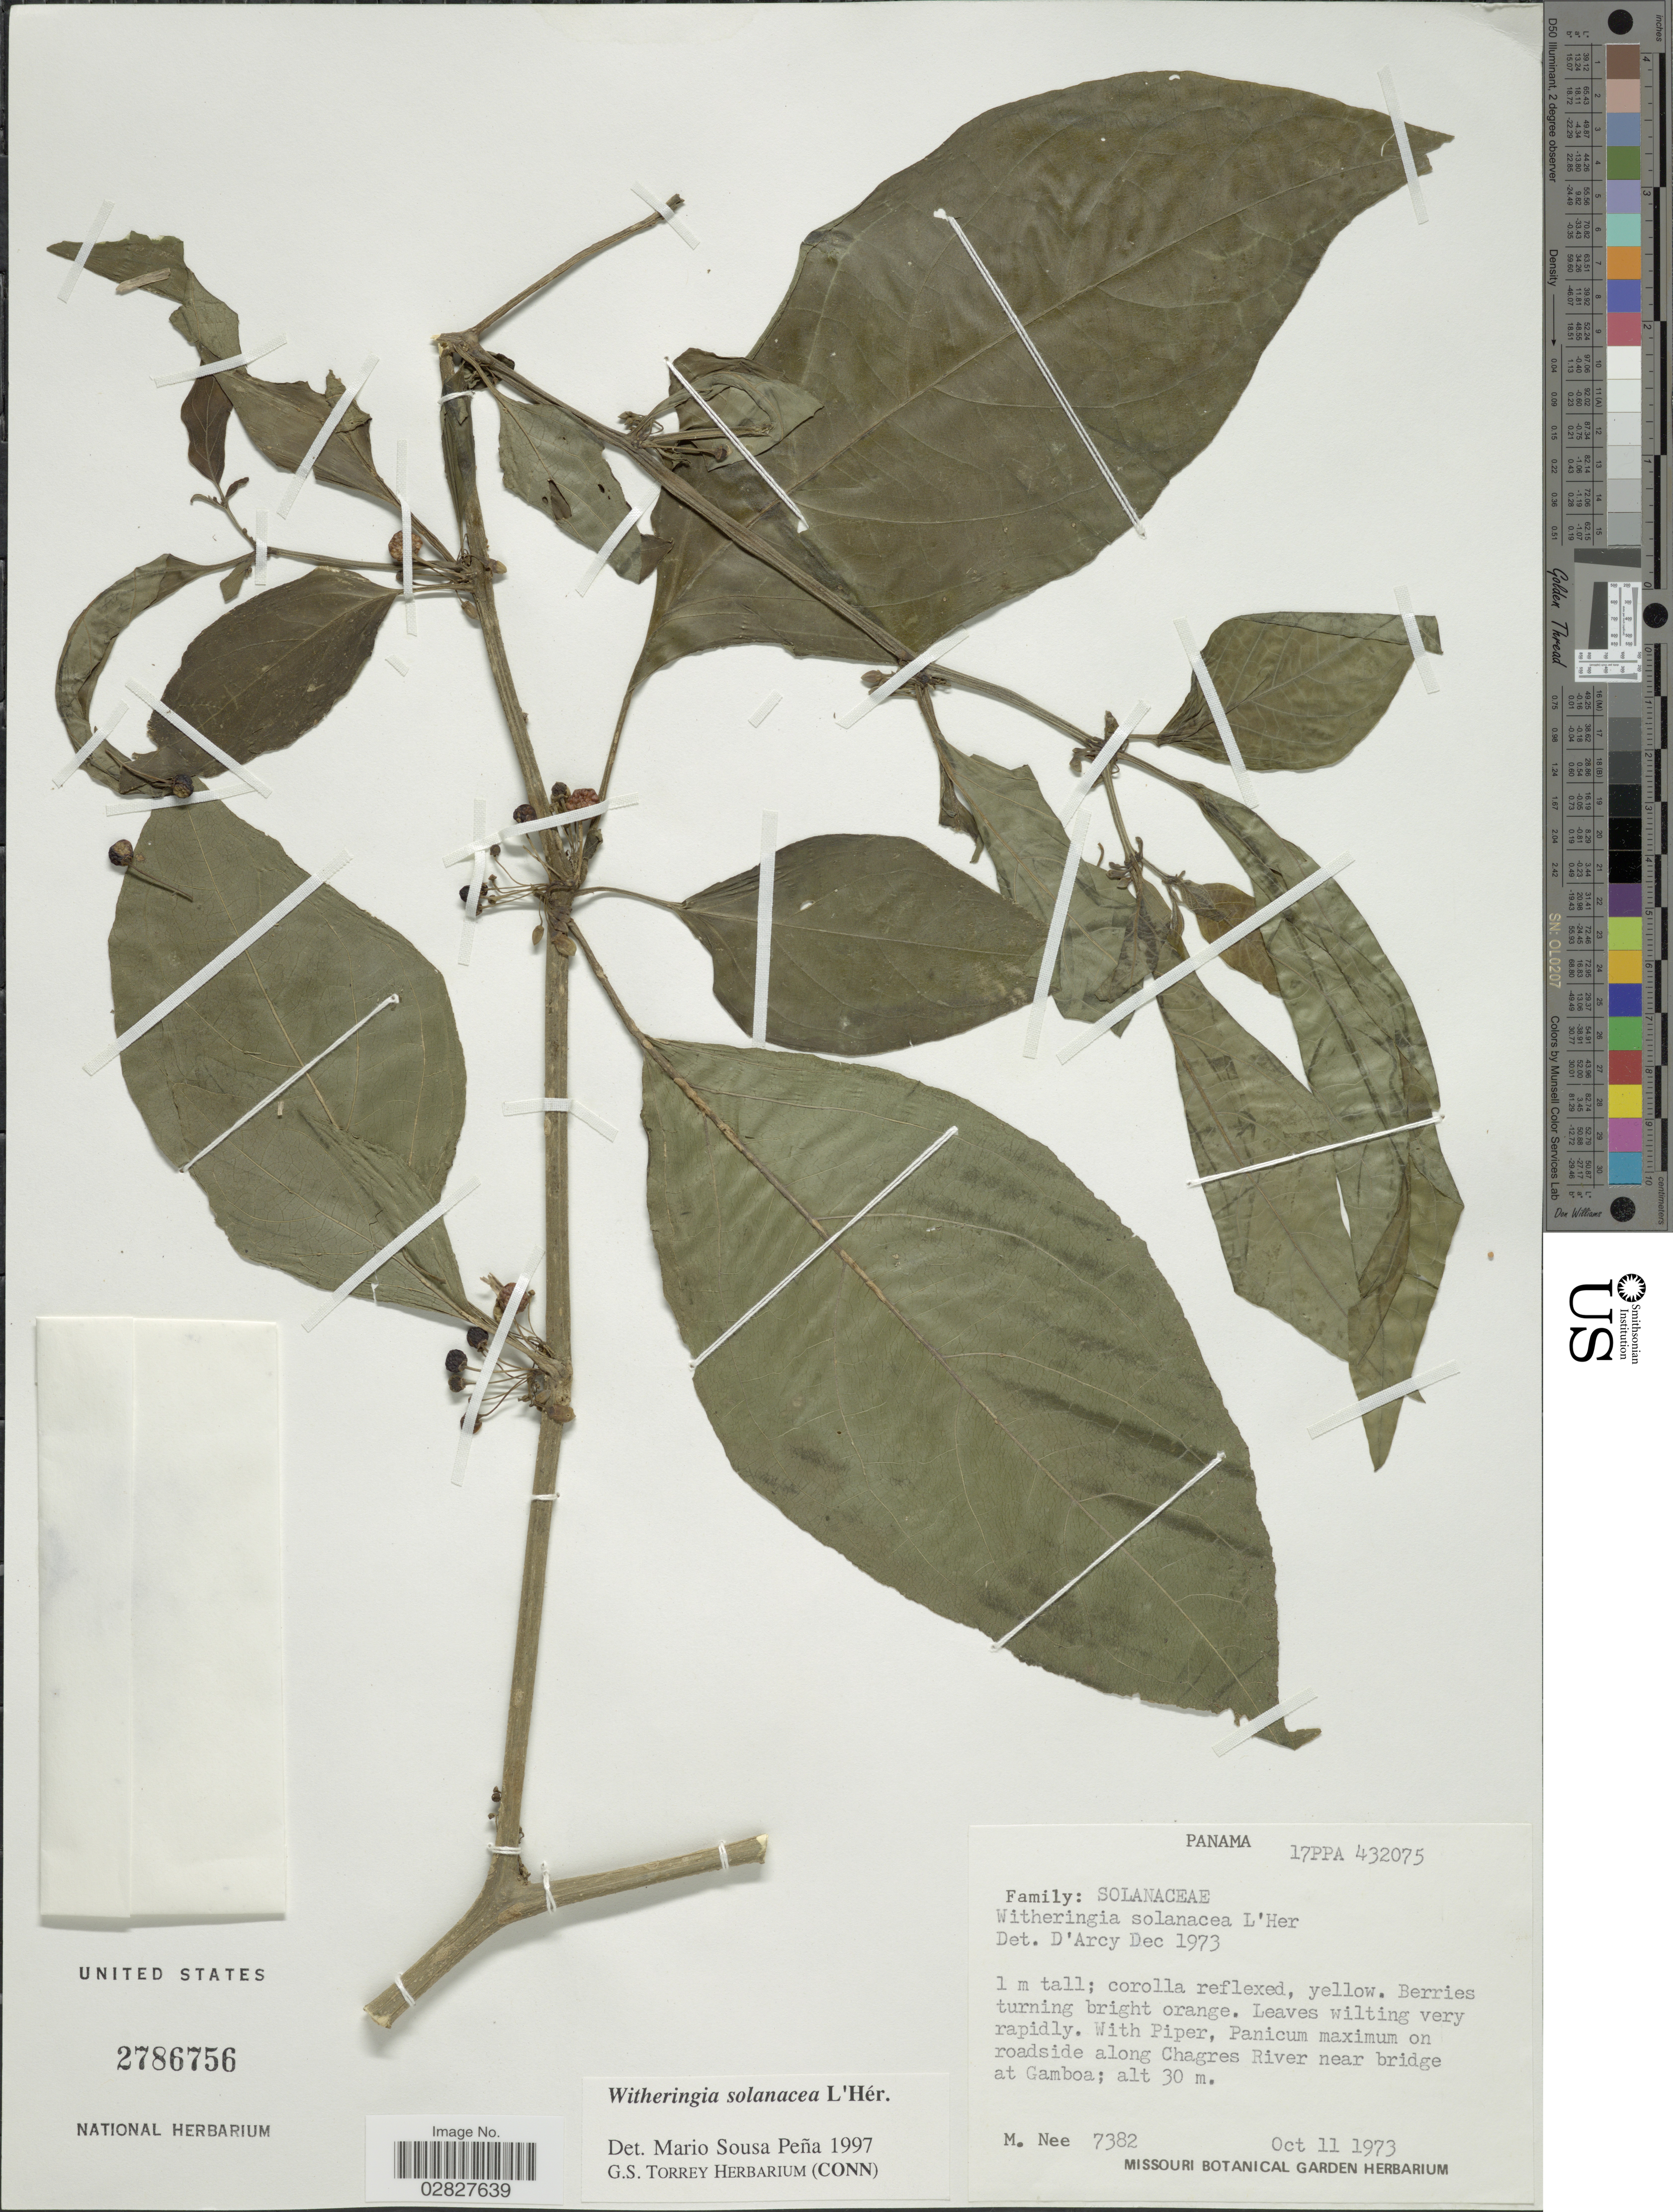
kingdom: Plantae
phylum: Tracheophyta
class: Magnoliopsida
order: Solanales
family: Solanaceae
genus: Witheringia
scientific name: Witheringia solanacea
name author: L'Hér.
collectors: M. Nee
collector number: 7382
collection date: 1973-10-11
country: Panama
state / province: Colón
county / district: Canal Zone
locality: On roadside along Chagres River near bridge at Gamboa.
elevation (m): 30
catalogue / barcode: US 2786756